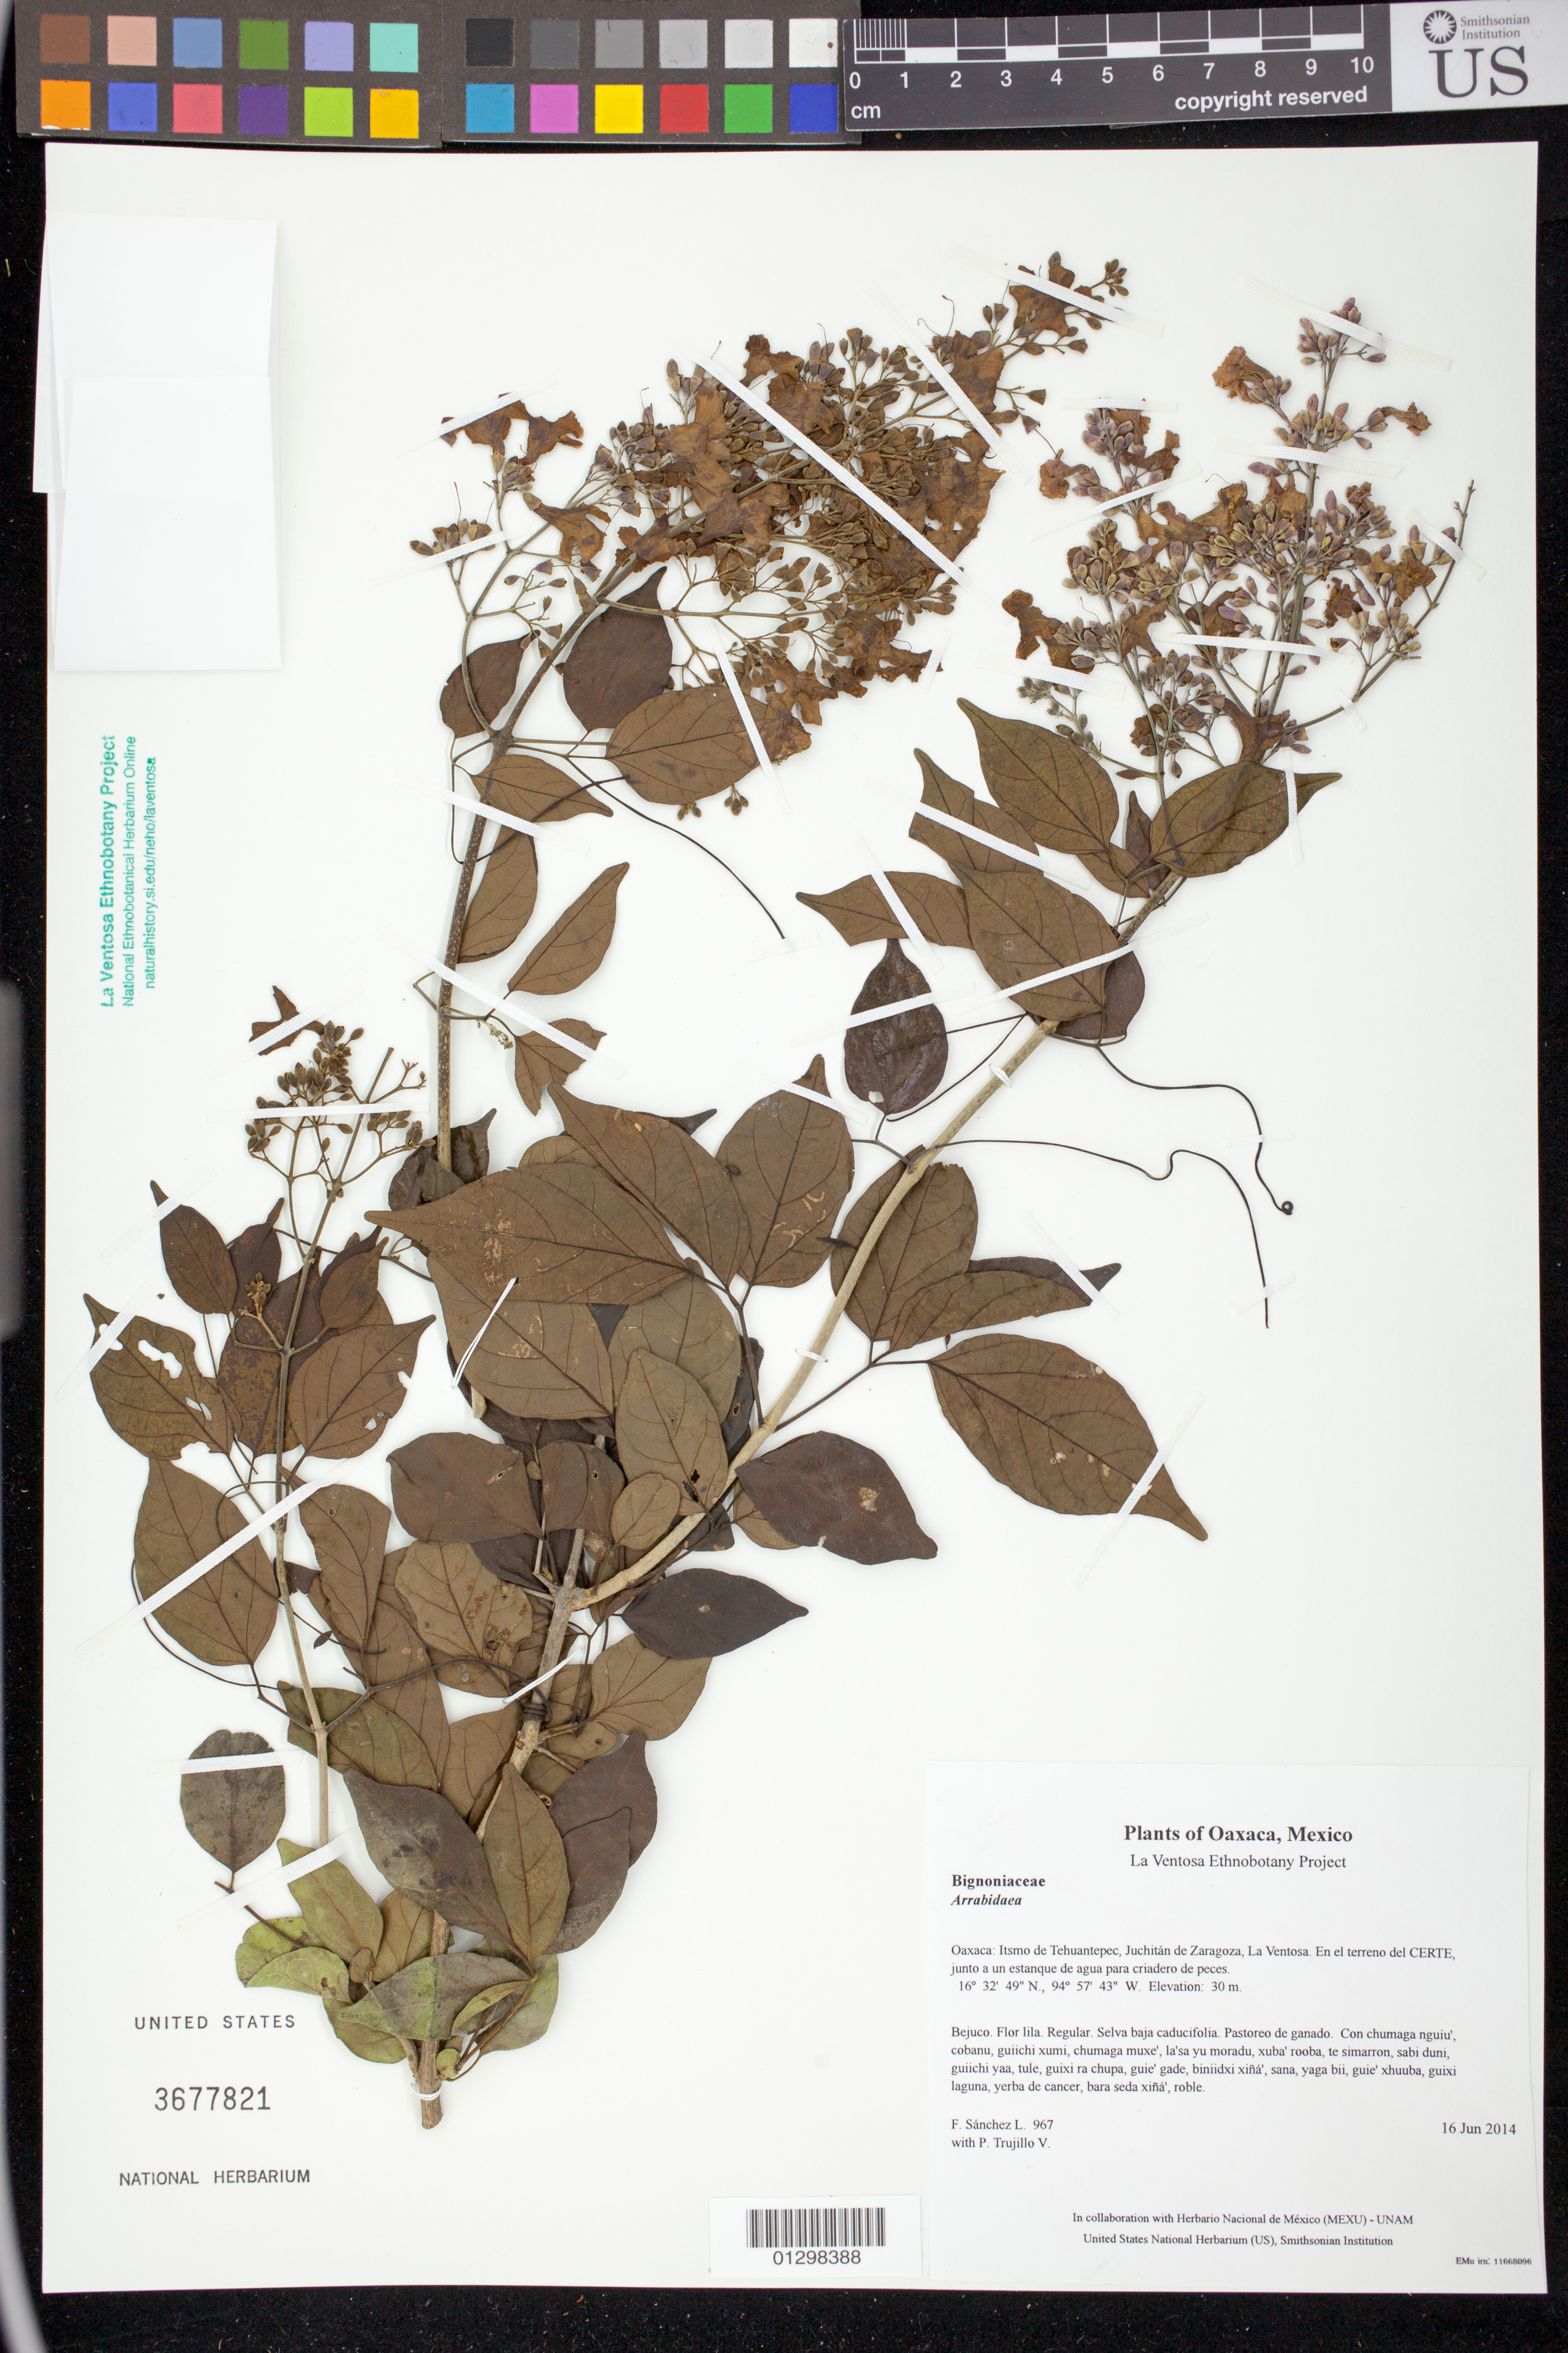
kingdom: Plantae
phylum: Tracheophyta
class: Magnoliopsida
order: Lamiales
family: Bignoniaceae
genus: Fridericia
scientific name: Fridericia floribunda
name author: (Kunth) L.G. Lohmann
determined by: Strong, M. T., (US), Smithsonian Institution - National Museum of Natural History (UNITED STATES)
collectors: F. Sánchez L. & P. Trujillo V.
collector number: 967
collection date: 2014-06-16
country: Mexico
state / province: Oaxaca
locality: Itsmo de Tehuantepec, Juchitán de Zaragoza, La Ventosa. En el terreno del CERTE, junto a un estanque de agua para criadero de peces.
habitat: Selva baja caducifolia. Pastoreo de ganado.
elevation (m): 30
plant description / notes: JEBOT, MEXU, SERO, US; Luba'. Guie' lila. Nuu.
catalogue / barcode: US 3677821